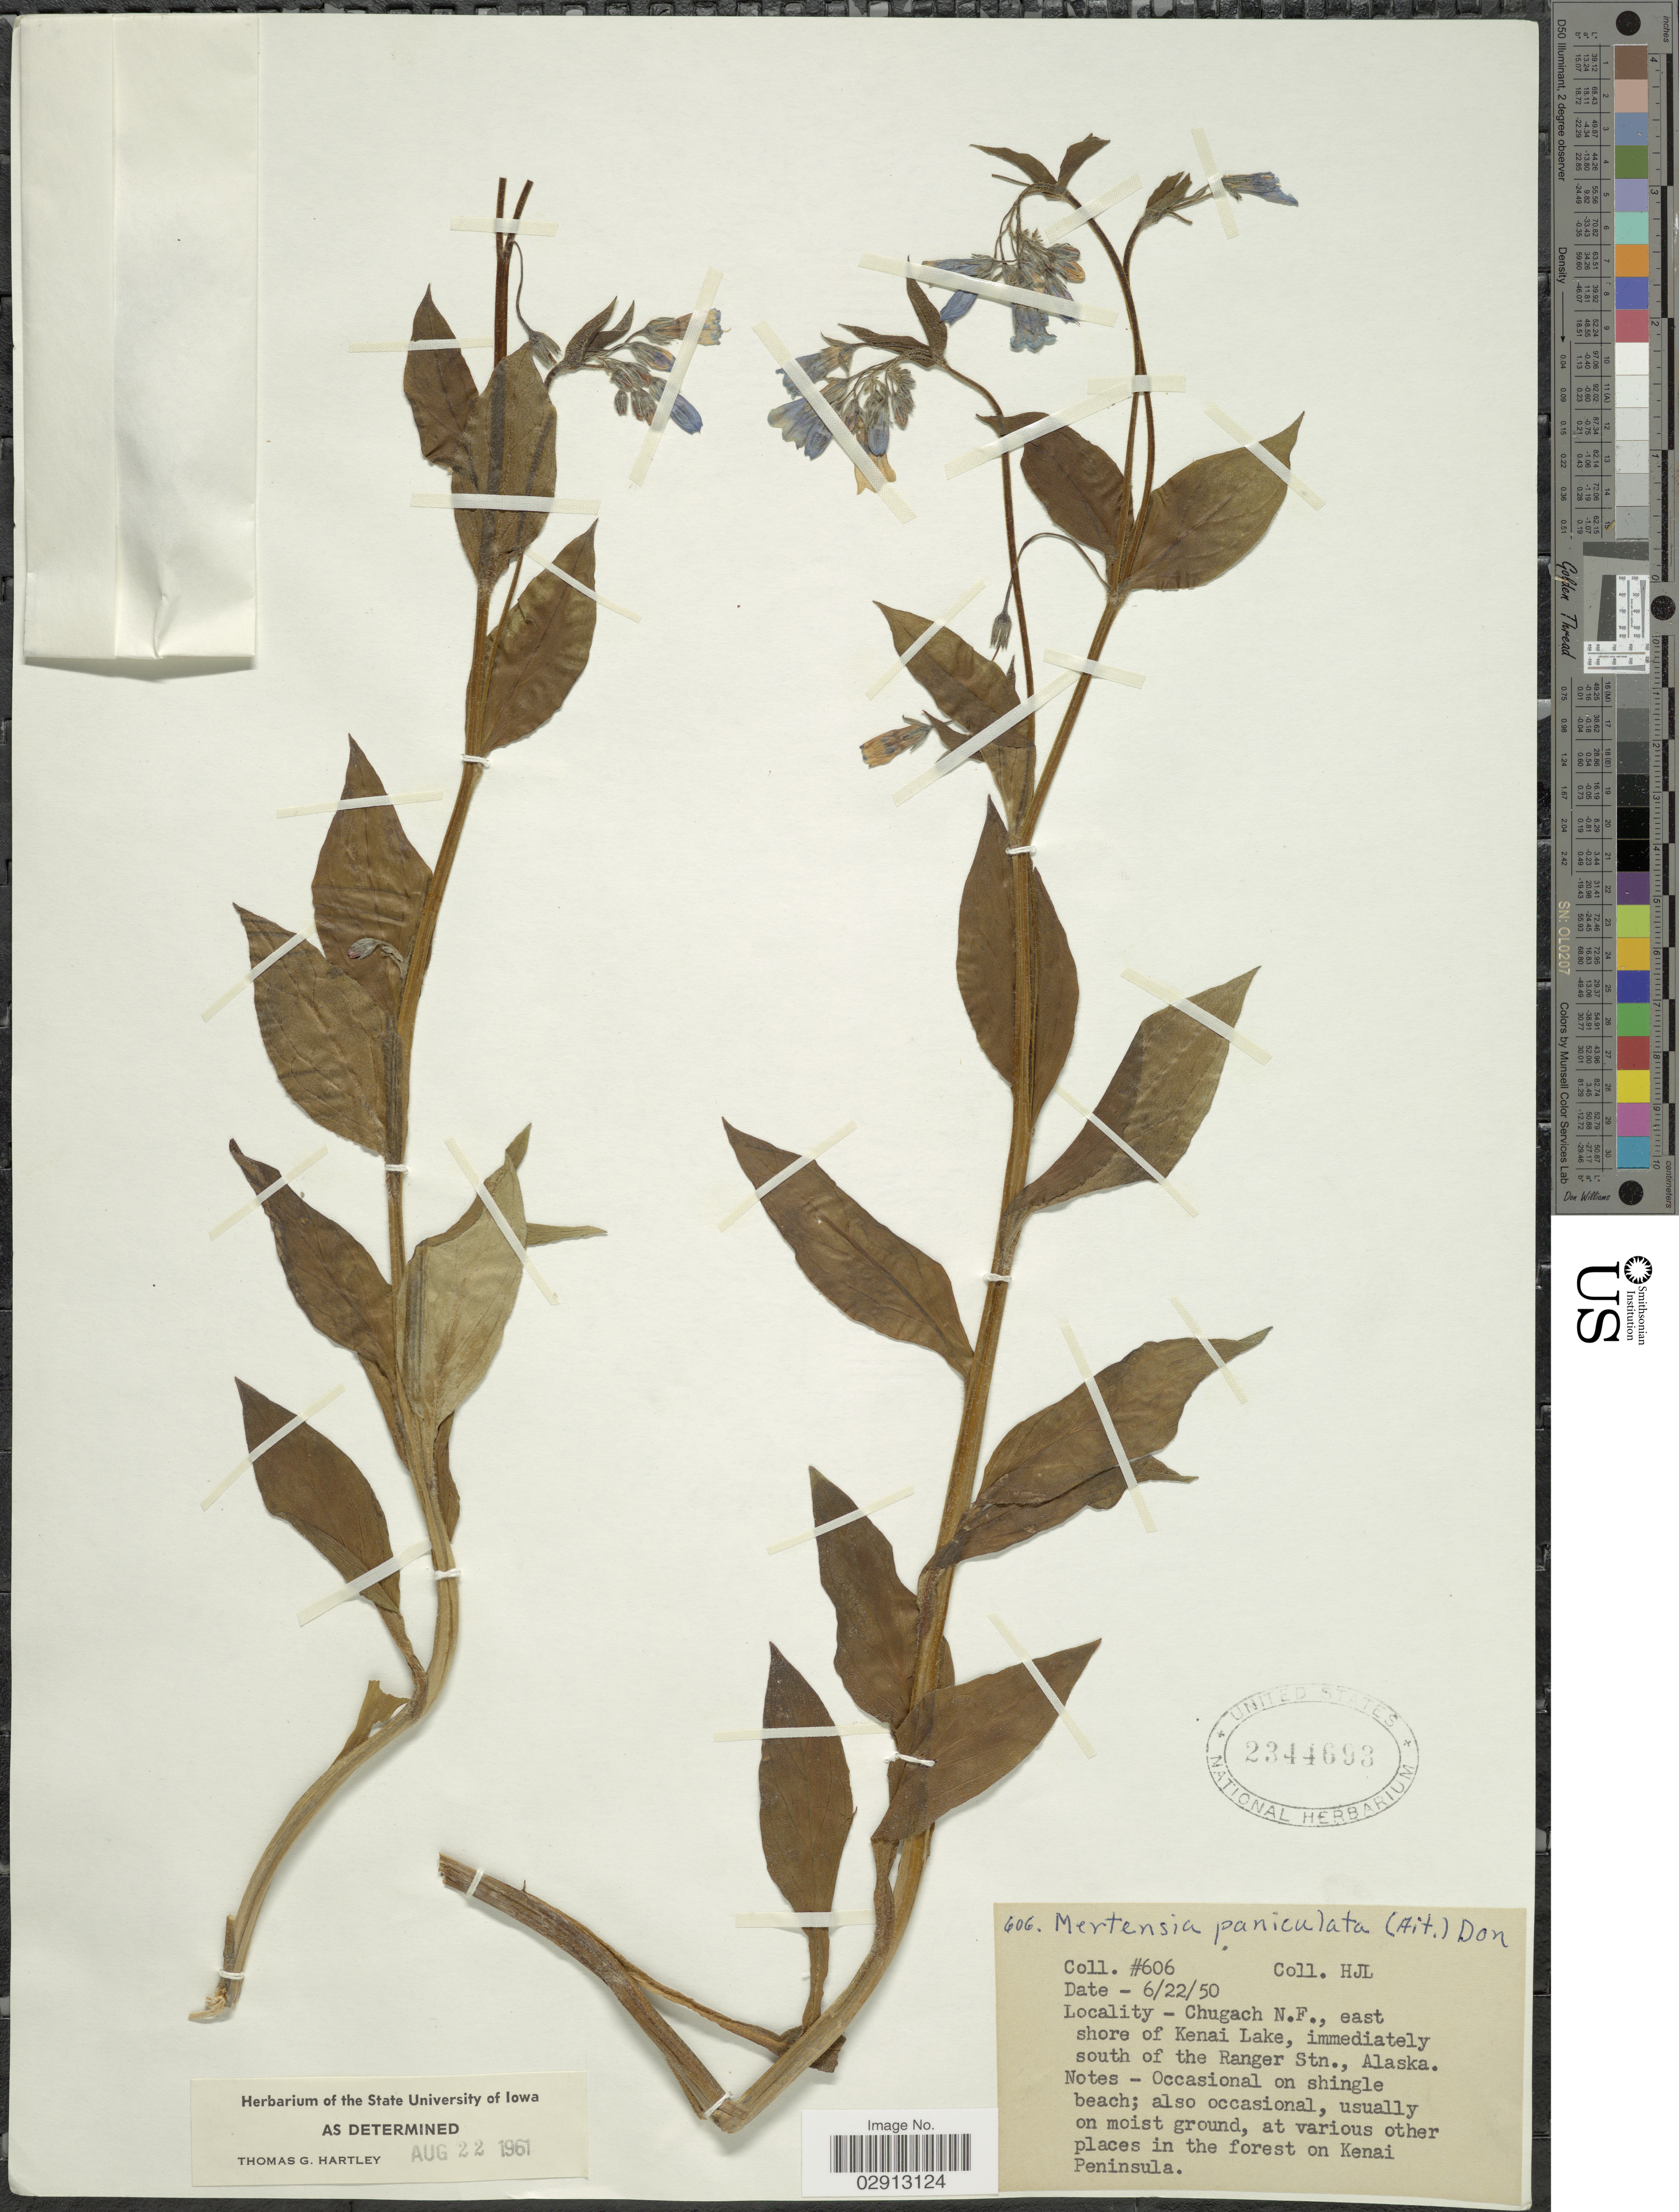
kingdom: Plantae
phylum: Tracheophyta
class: Magnoliopsida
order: Boraginales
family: Boraginaceae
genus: Mertensia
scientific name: Mertensia paniculata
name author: (Aiton) G. Don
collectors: H. J. L.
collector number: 606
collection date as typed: Transcribed d/m/y: 22/6/50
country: United States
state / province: Alaska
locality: Chugach N. F. east shore of Kenai Lake, immediately south of the Ranger Stn. In the forest on Kenai Peninsula.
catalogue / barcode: US 2344693